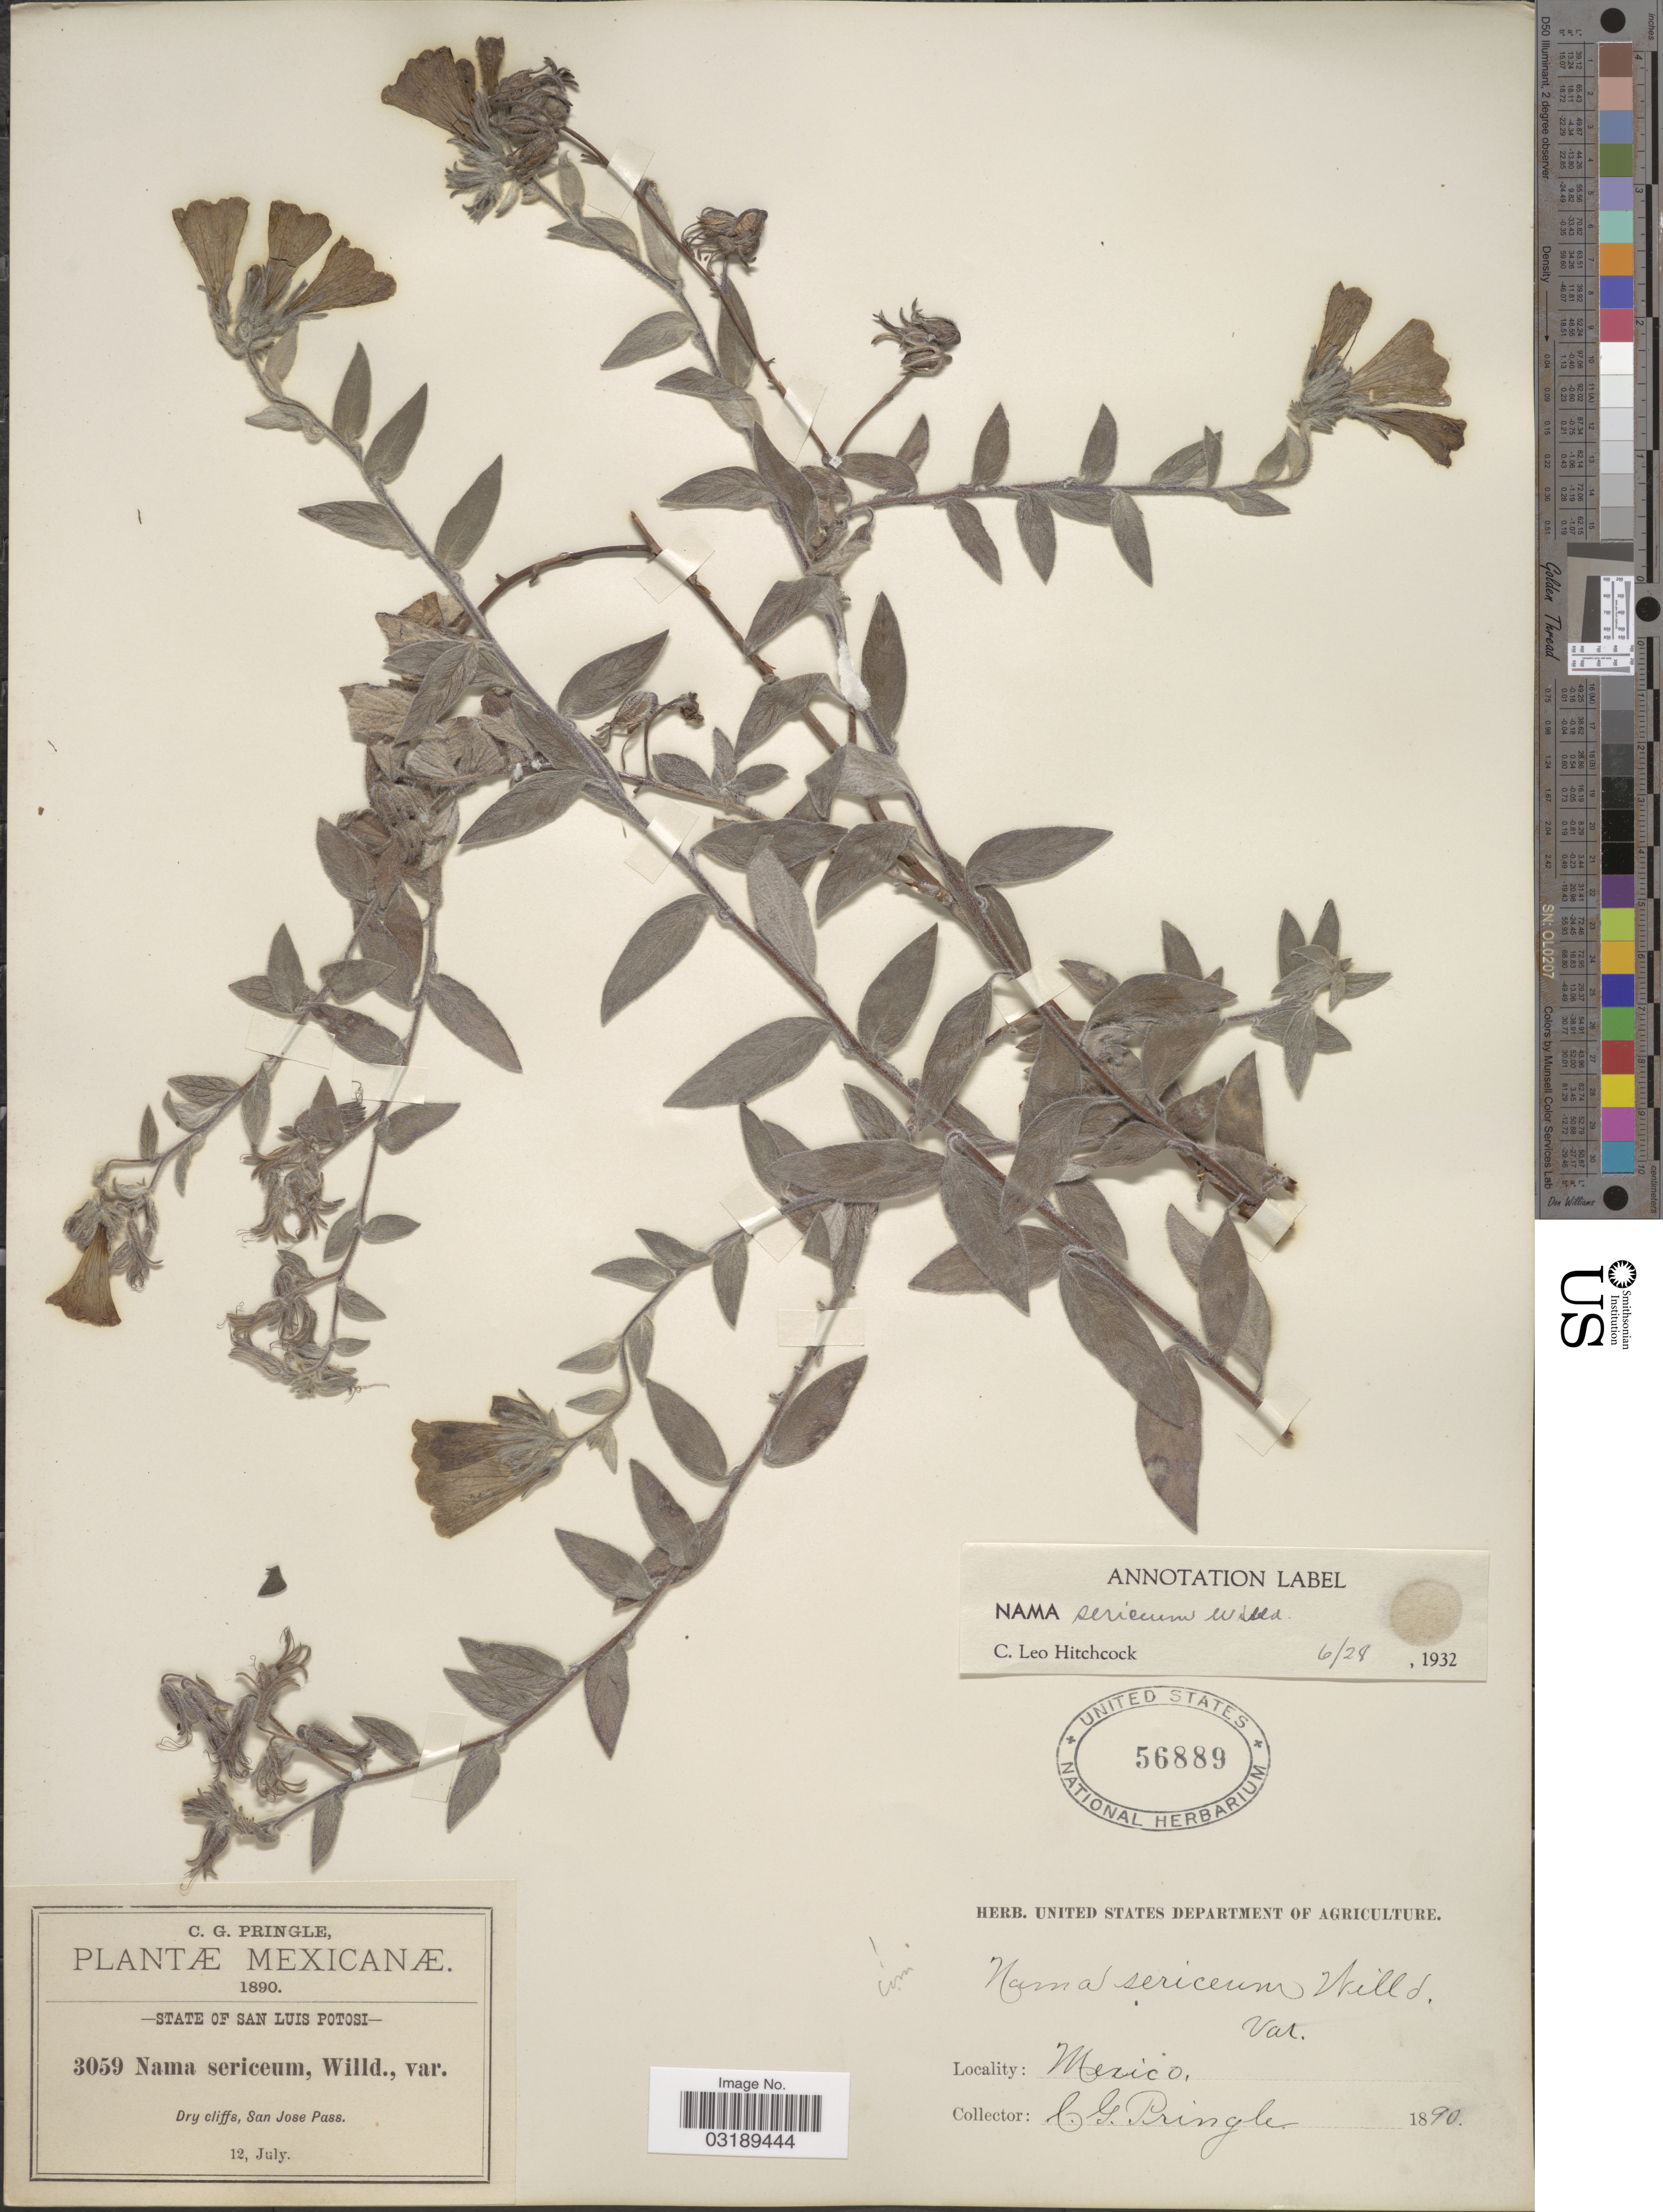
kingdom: Plantae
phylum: Tracheophyta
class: Magnoliopsida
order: Boraginales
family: Namaceae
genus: Nama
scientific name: Nama sericea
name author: Willd. ex Roem. & Schult.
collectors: C. G. Pringle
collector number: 3059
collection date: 1890-07-12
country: Mexico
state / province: San Luis Potosí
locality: Dry cliffs, San Jose Pass.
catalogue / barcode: US 56889